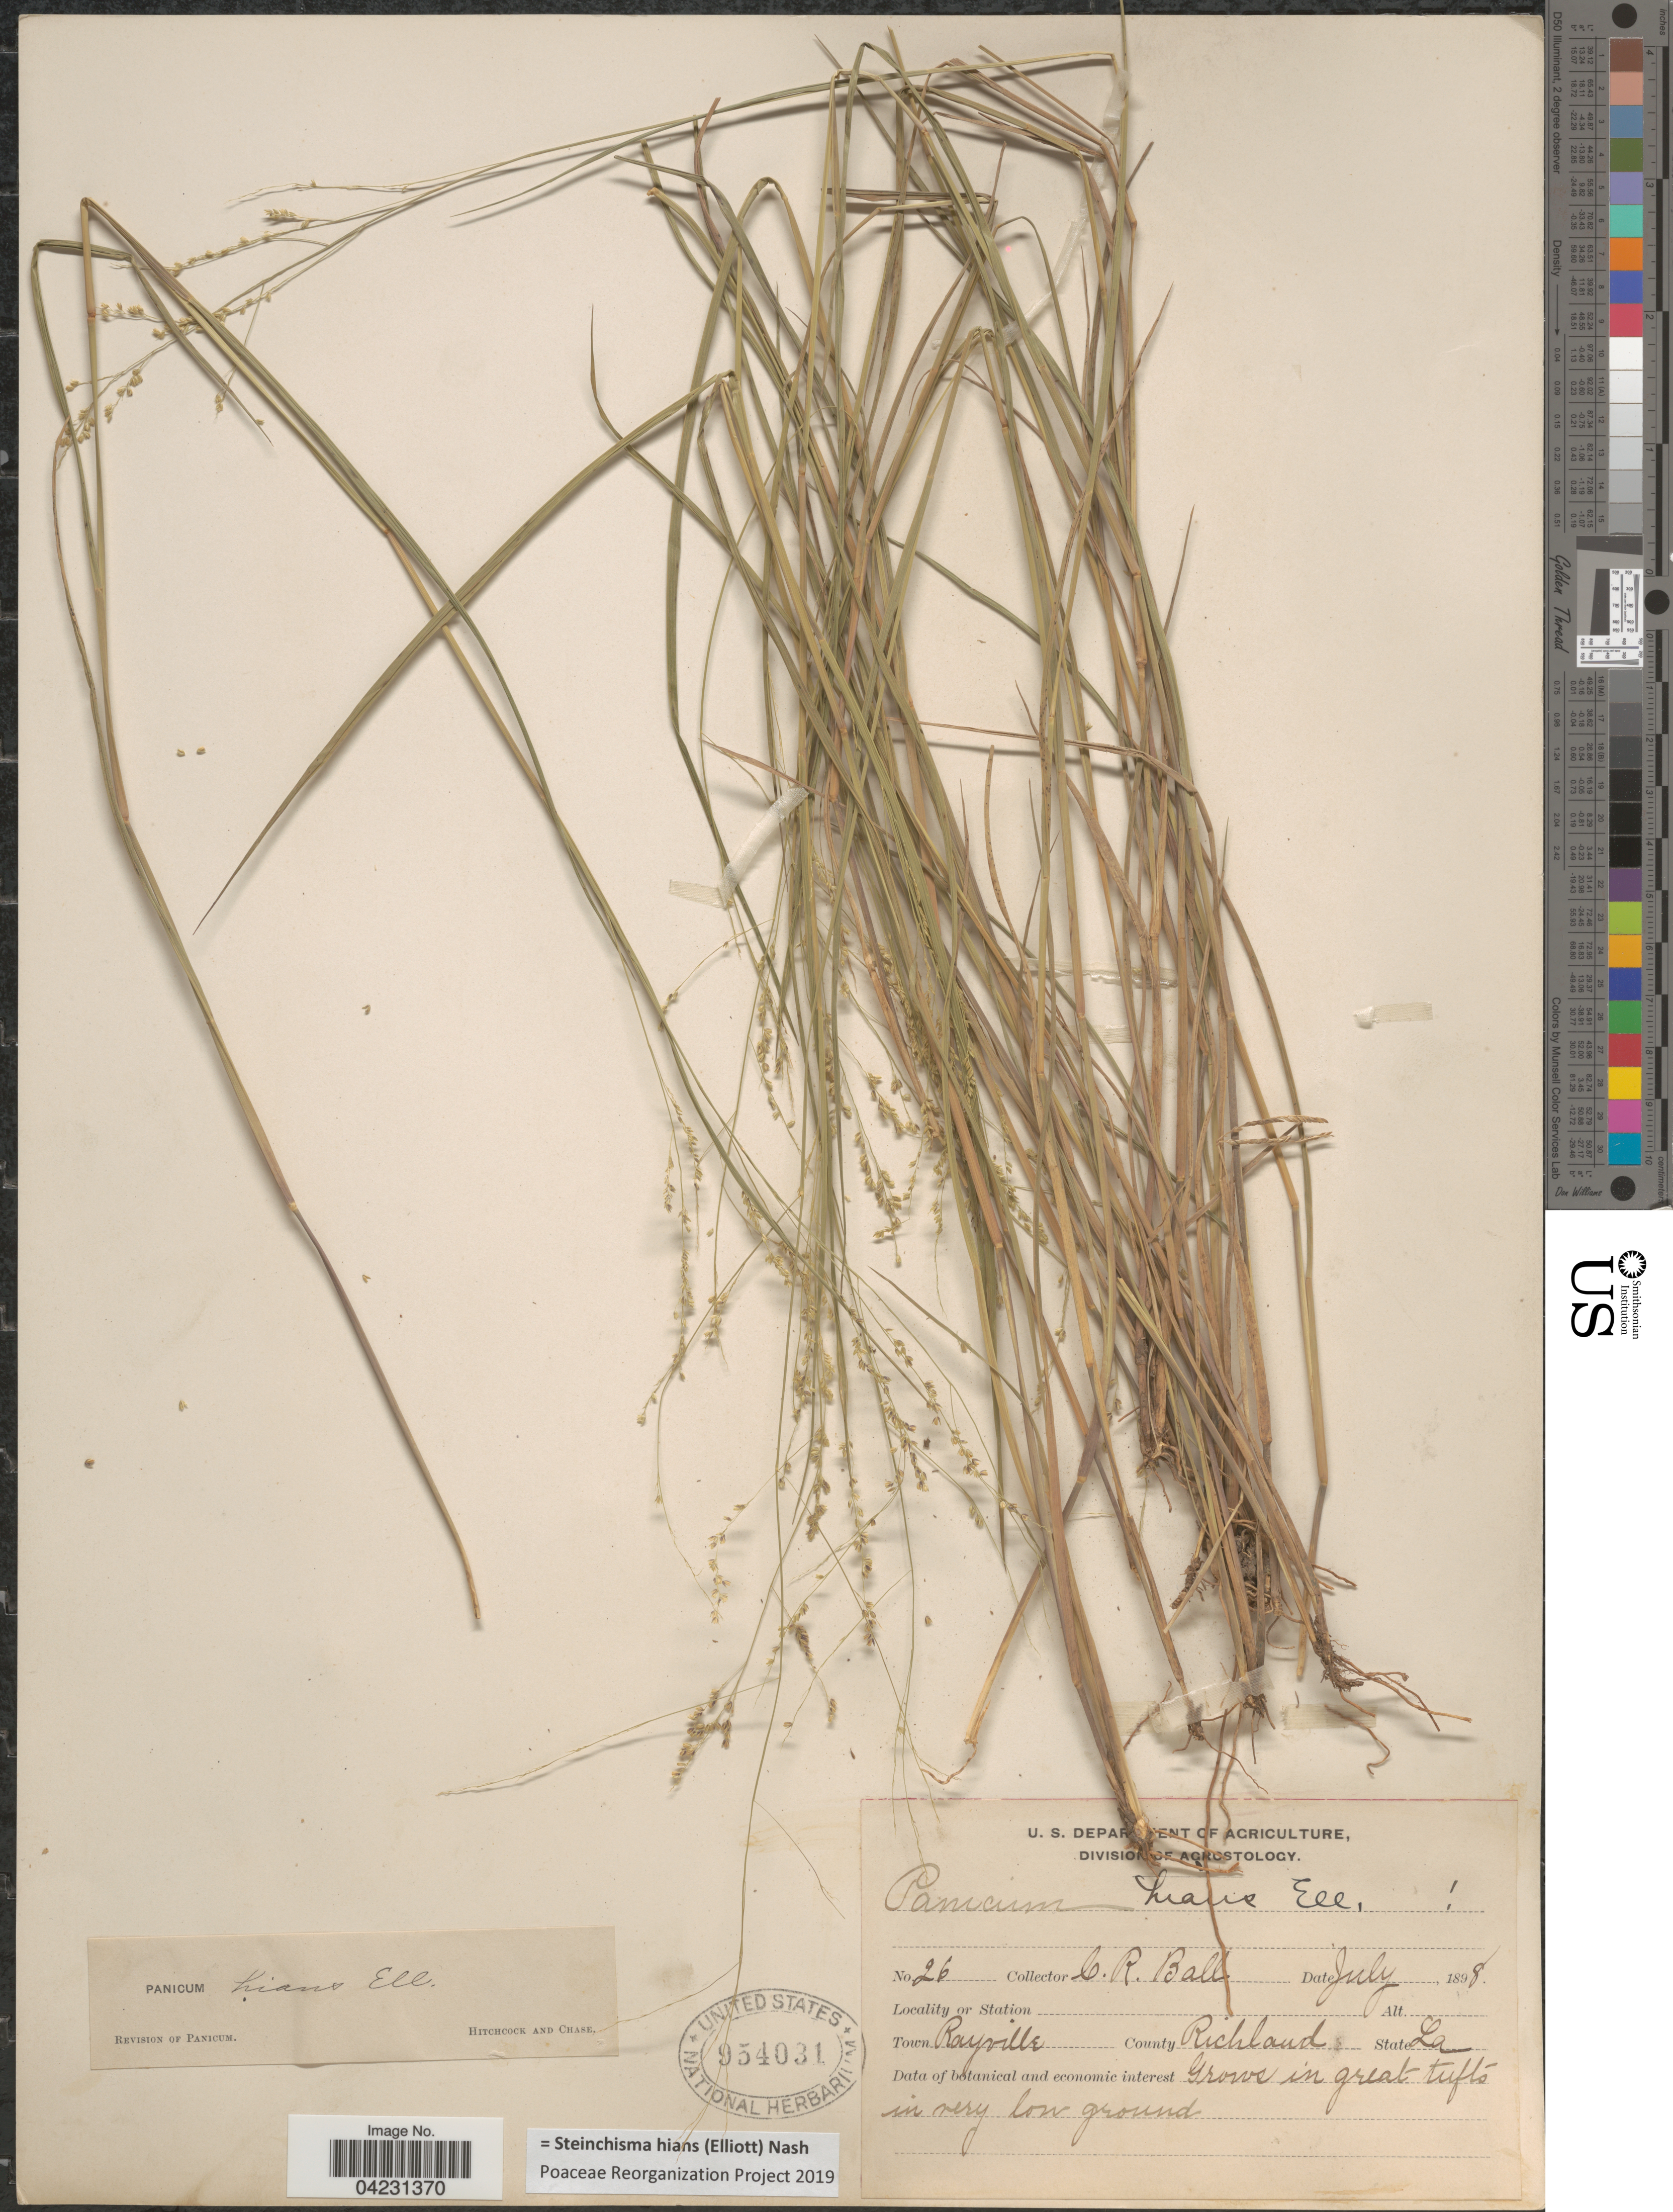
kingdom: Plantae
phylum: Tracheophyta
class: Liliopsida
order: Poales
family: Poaceae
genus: Steinchisma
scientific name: Steinchisma hians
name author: (Elliott) Nash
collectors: C. R. Ball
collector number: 26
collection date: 1898-07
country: United States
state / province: Louisiana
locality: Town Rayville. County Richland.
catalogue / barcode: US 954031